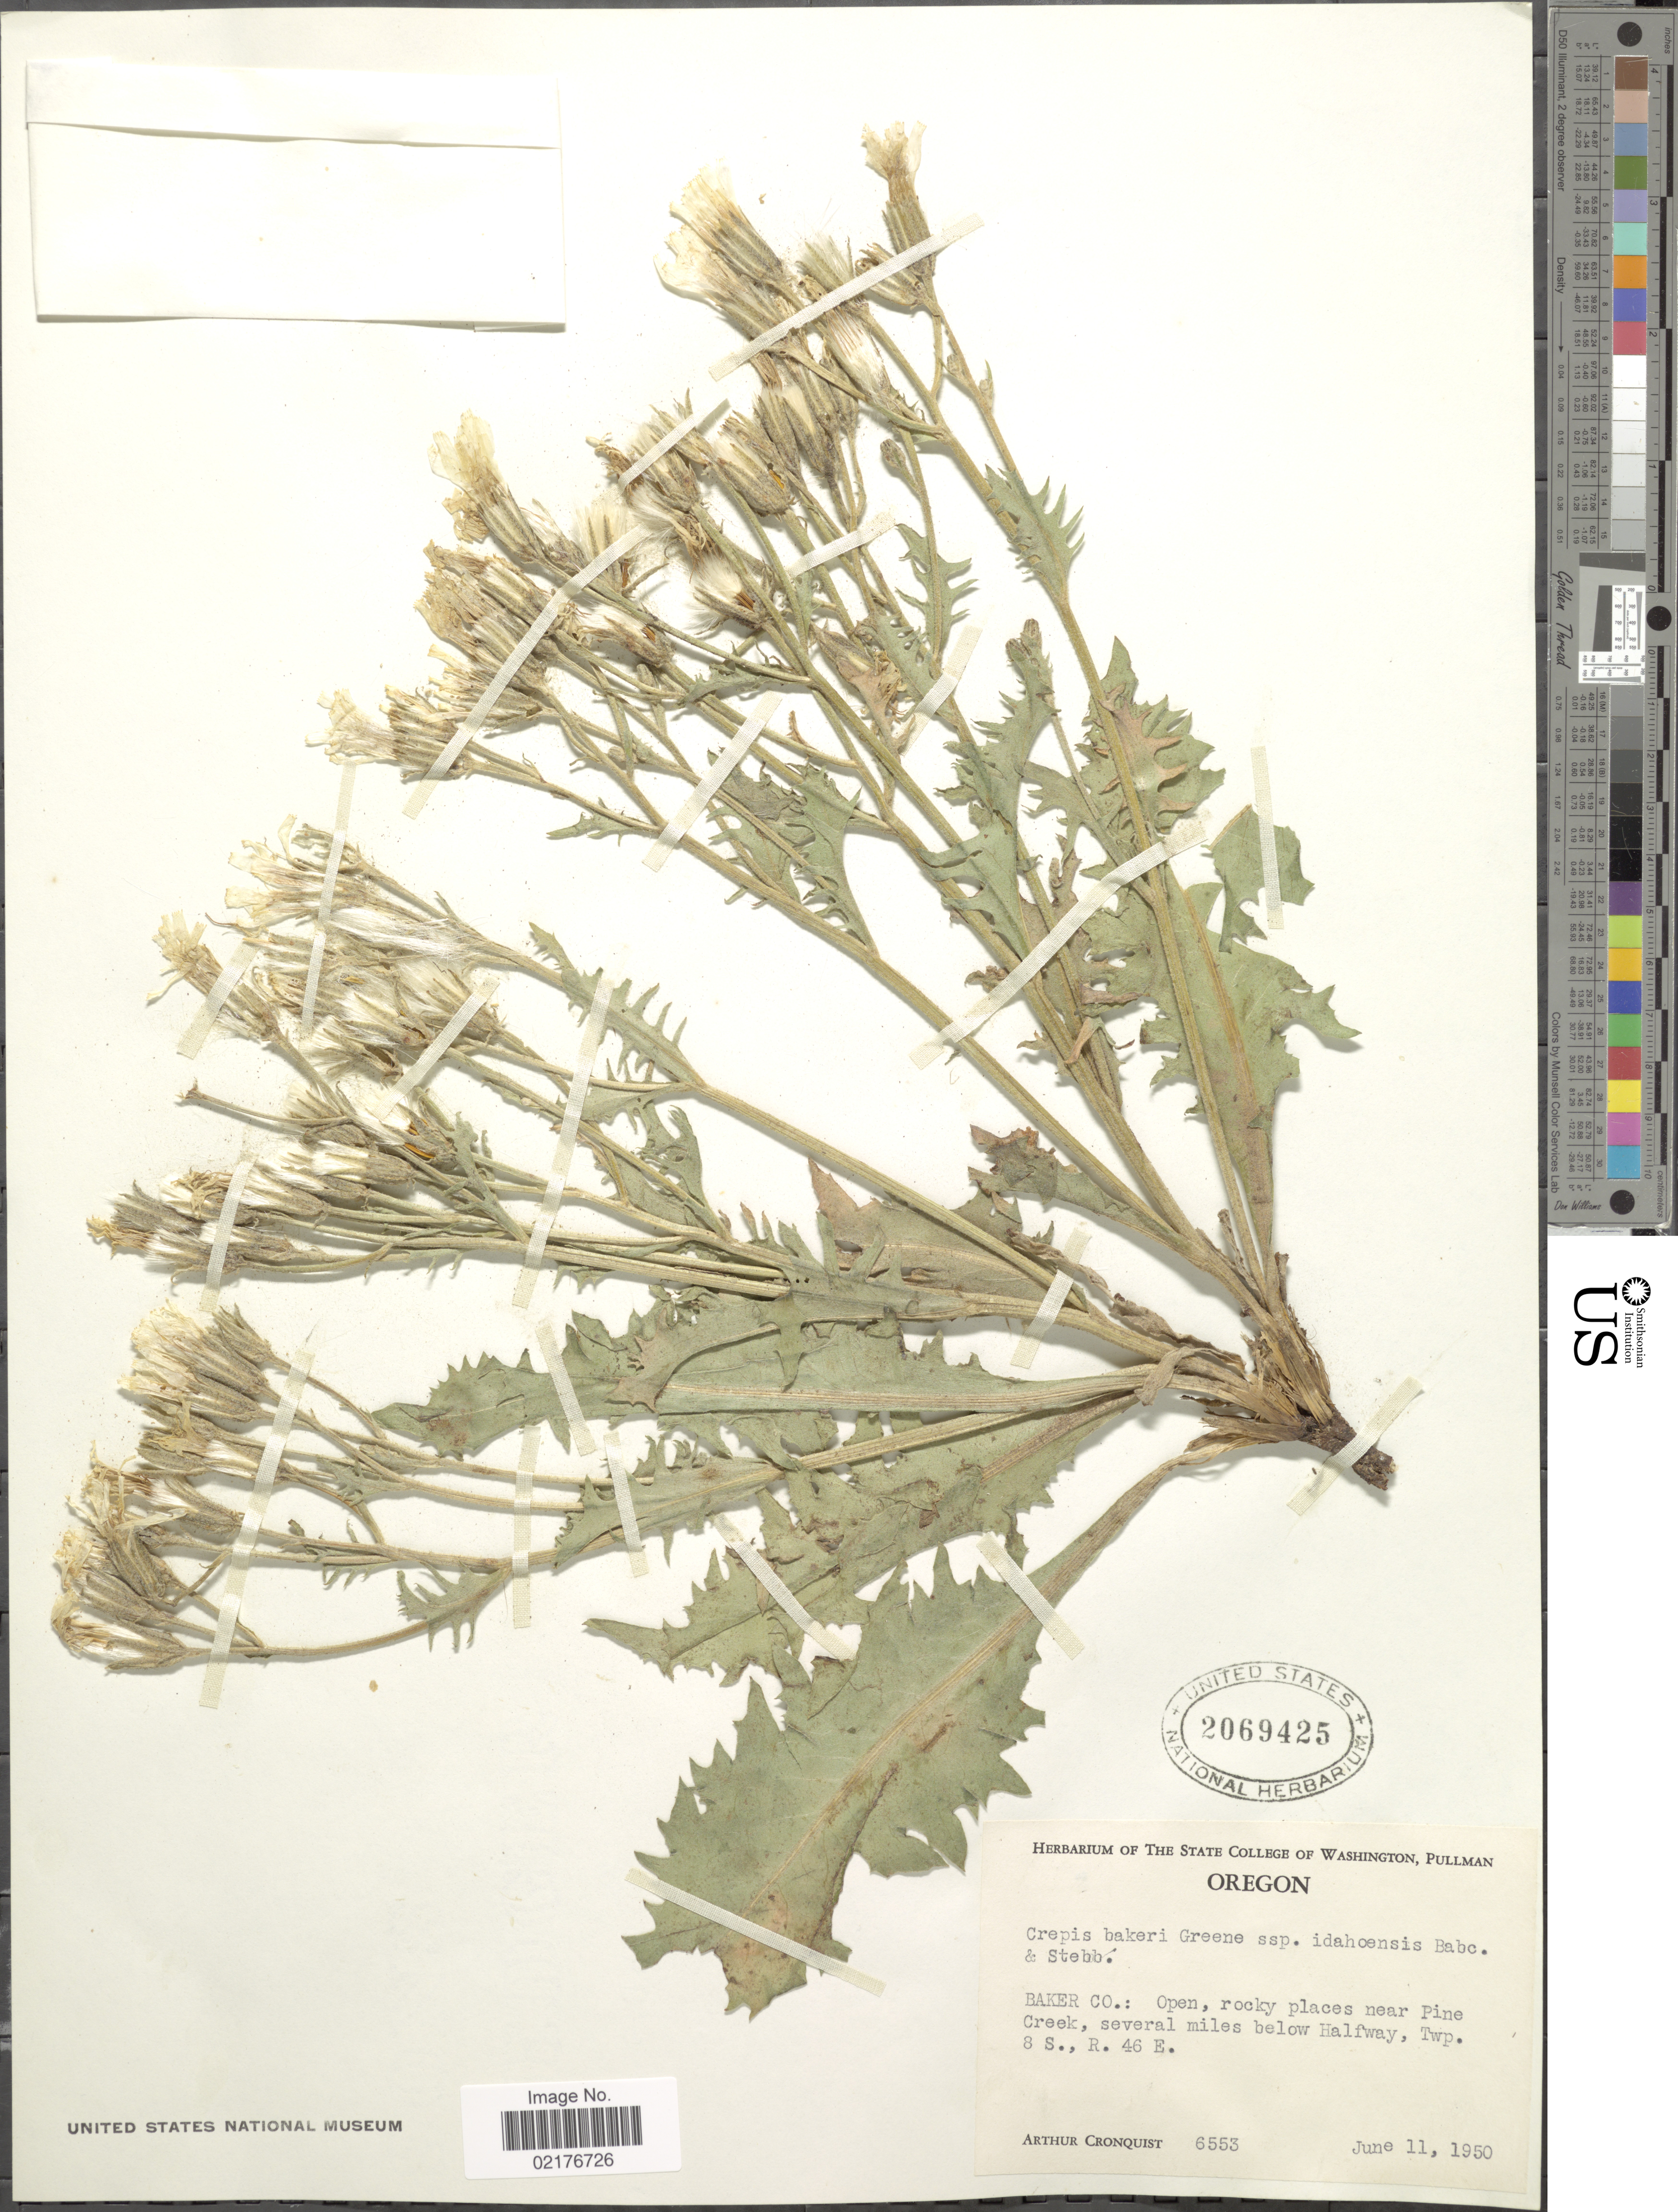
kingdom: Plantae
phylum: Tracheophyta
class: Magnoliopsida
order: Asterales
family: Asteraceae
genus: Crepis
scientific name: Crepis bakeri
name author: Greene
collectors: A. J. Cronquist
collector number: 6553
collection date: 1950-06-11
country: United States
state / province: Oregon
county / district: Baker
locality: Open, rocky places near Pine Creek, several miles below Halfway, Twp. 8 S., R. 46 E.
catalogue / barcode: US 2069425